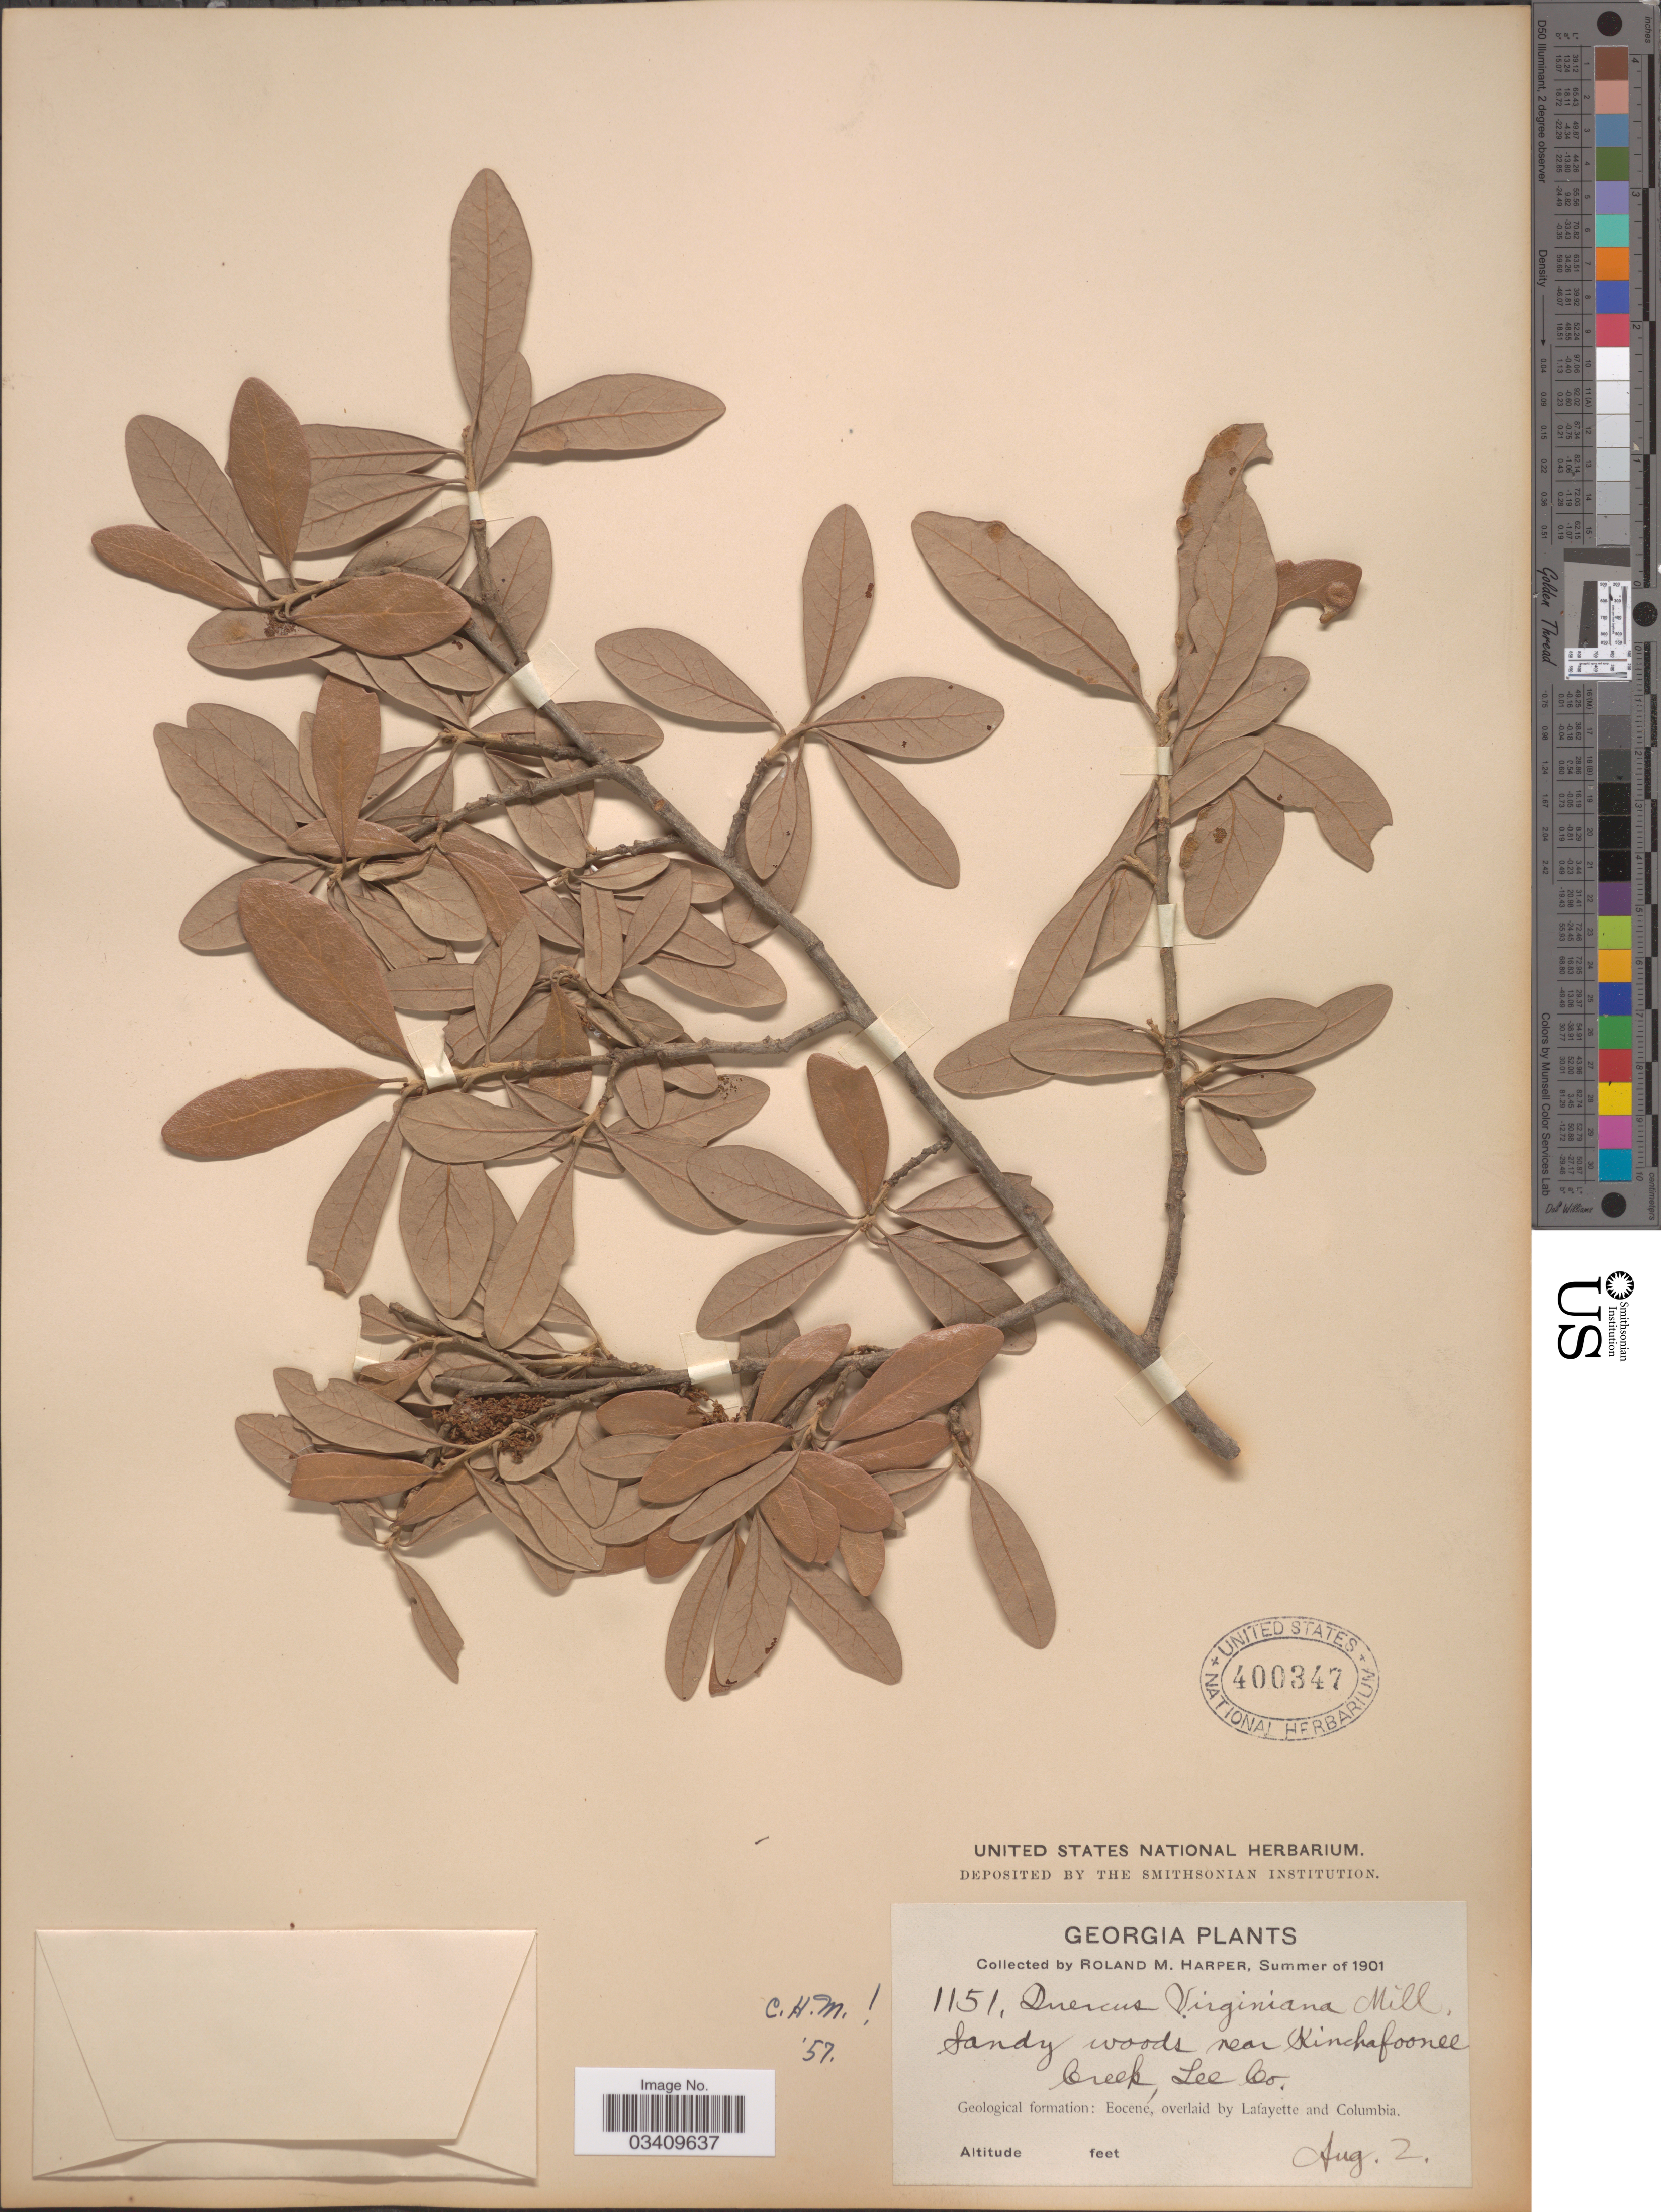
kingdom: Plantae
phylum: Tracheophyta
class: Magnoliopsida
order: Fagales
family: Fagaceae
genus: Quercus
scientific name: Quercus virginiana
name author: Mill.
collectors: R. M. Harper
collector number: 1151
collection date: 1901-08-02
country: United States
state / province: Georgia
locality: Sandy woods near Kinchafoonee Creek, Lee Co. Geological formation: Eocene, overlaid by Lafayette and Columbia.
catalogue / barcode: US 400347